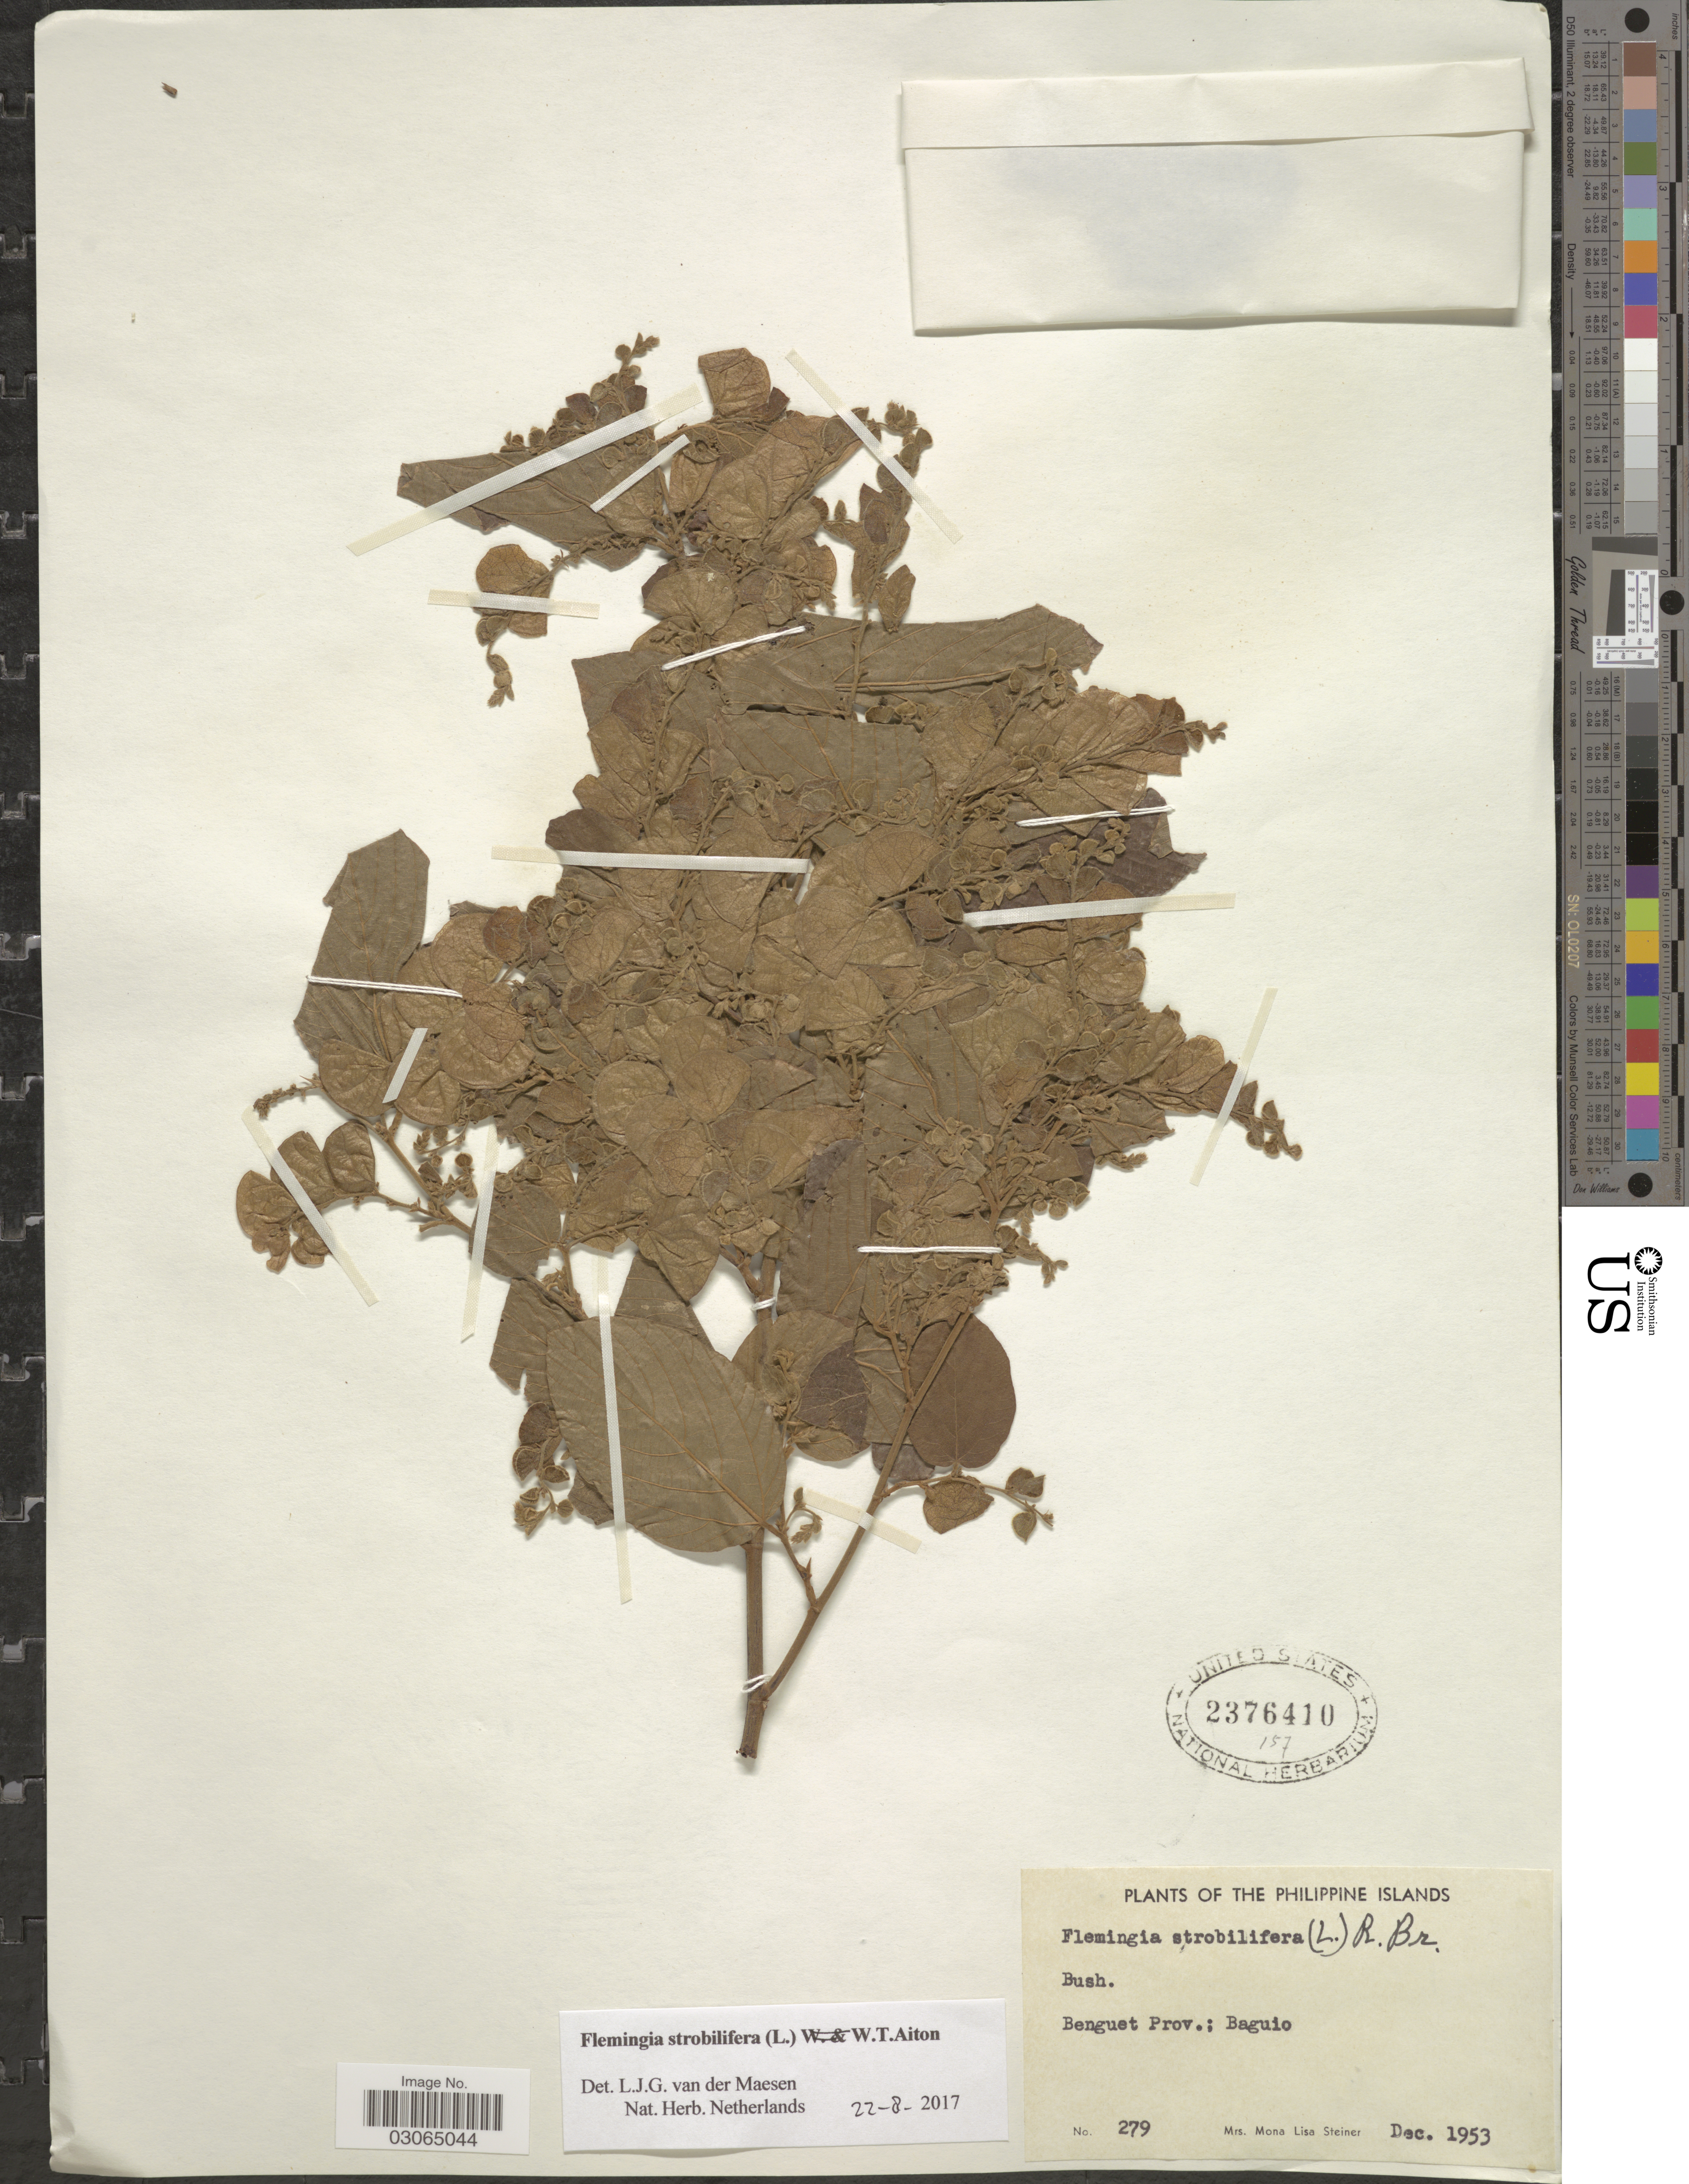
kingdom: Plantae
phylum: Tracheophyta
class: Magnoliopsida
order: Fabales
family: Fabaceae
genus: Flemingia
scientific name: Flemingia strobilifera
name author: (L.) W.T. Aiton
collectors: M. Steiner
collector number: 279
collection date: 1953-12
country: Philippines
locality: Benguet Prov.; Baguio.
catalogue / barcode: US 2376410